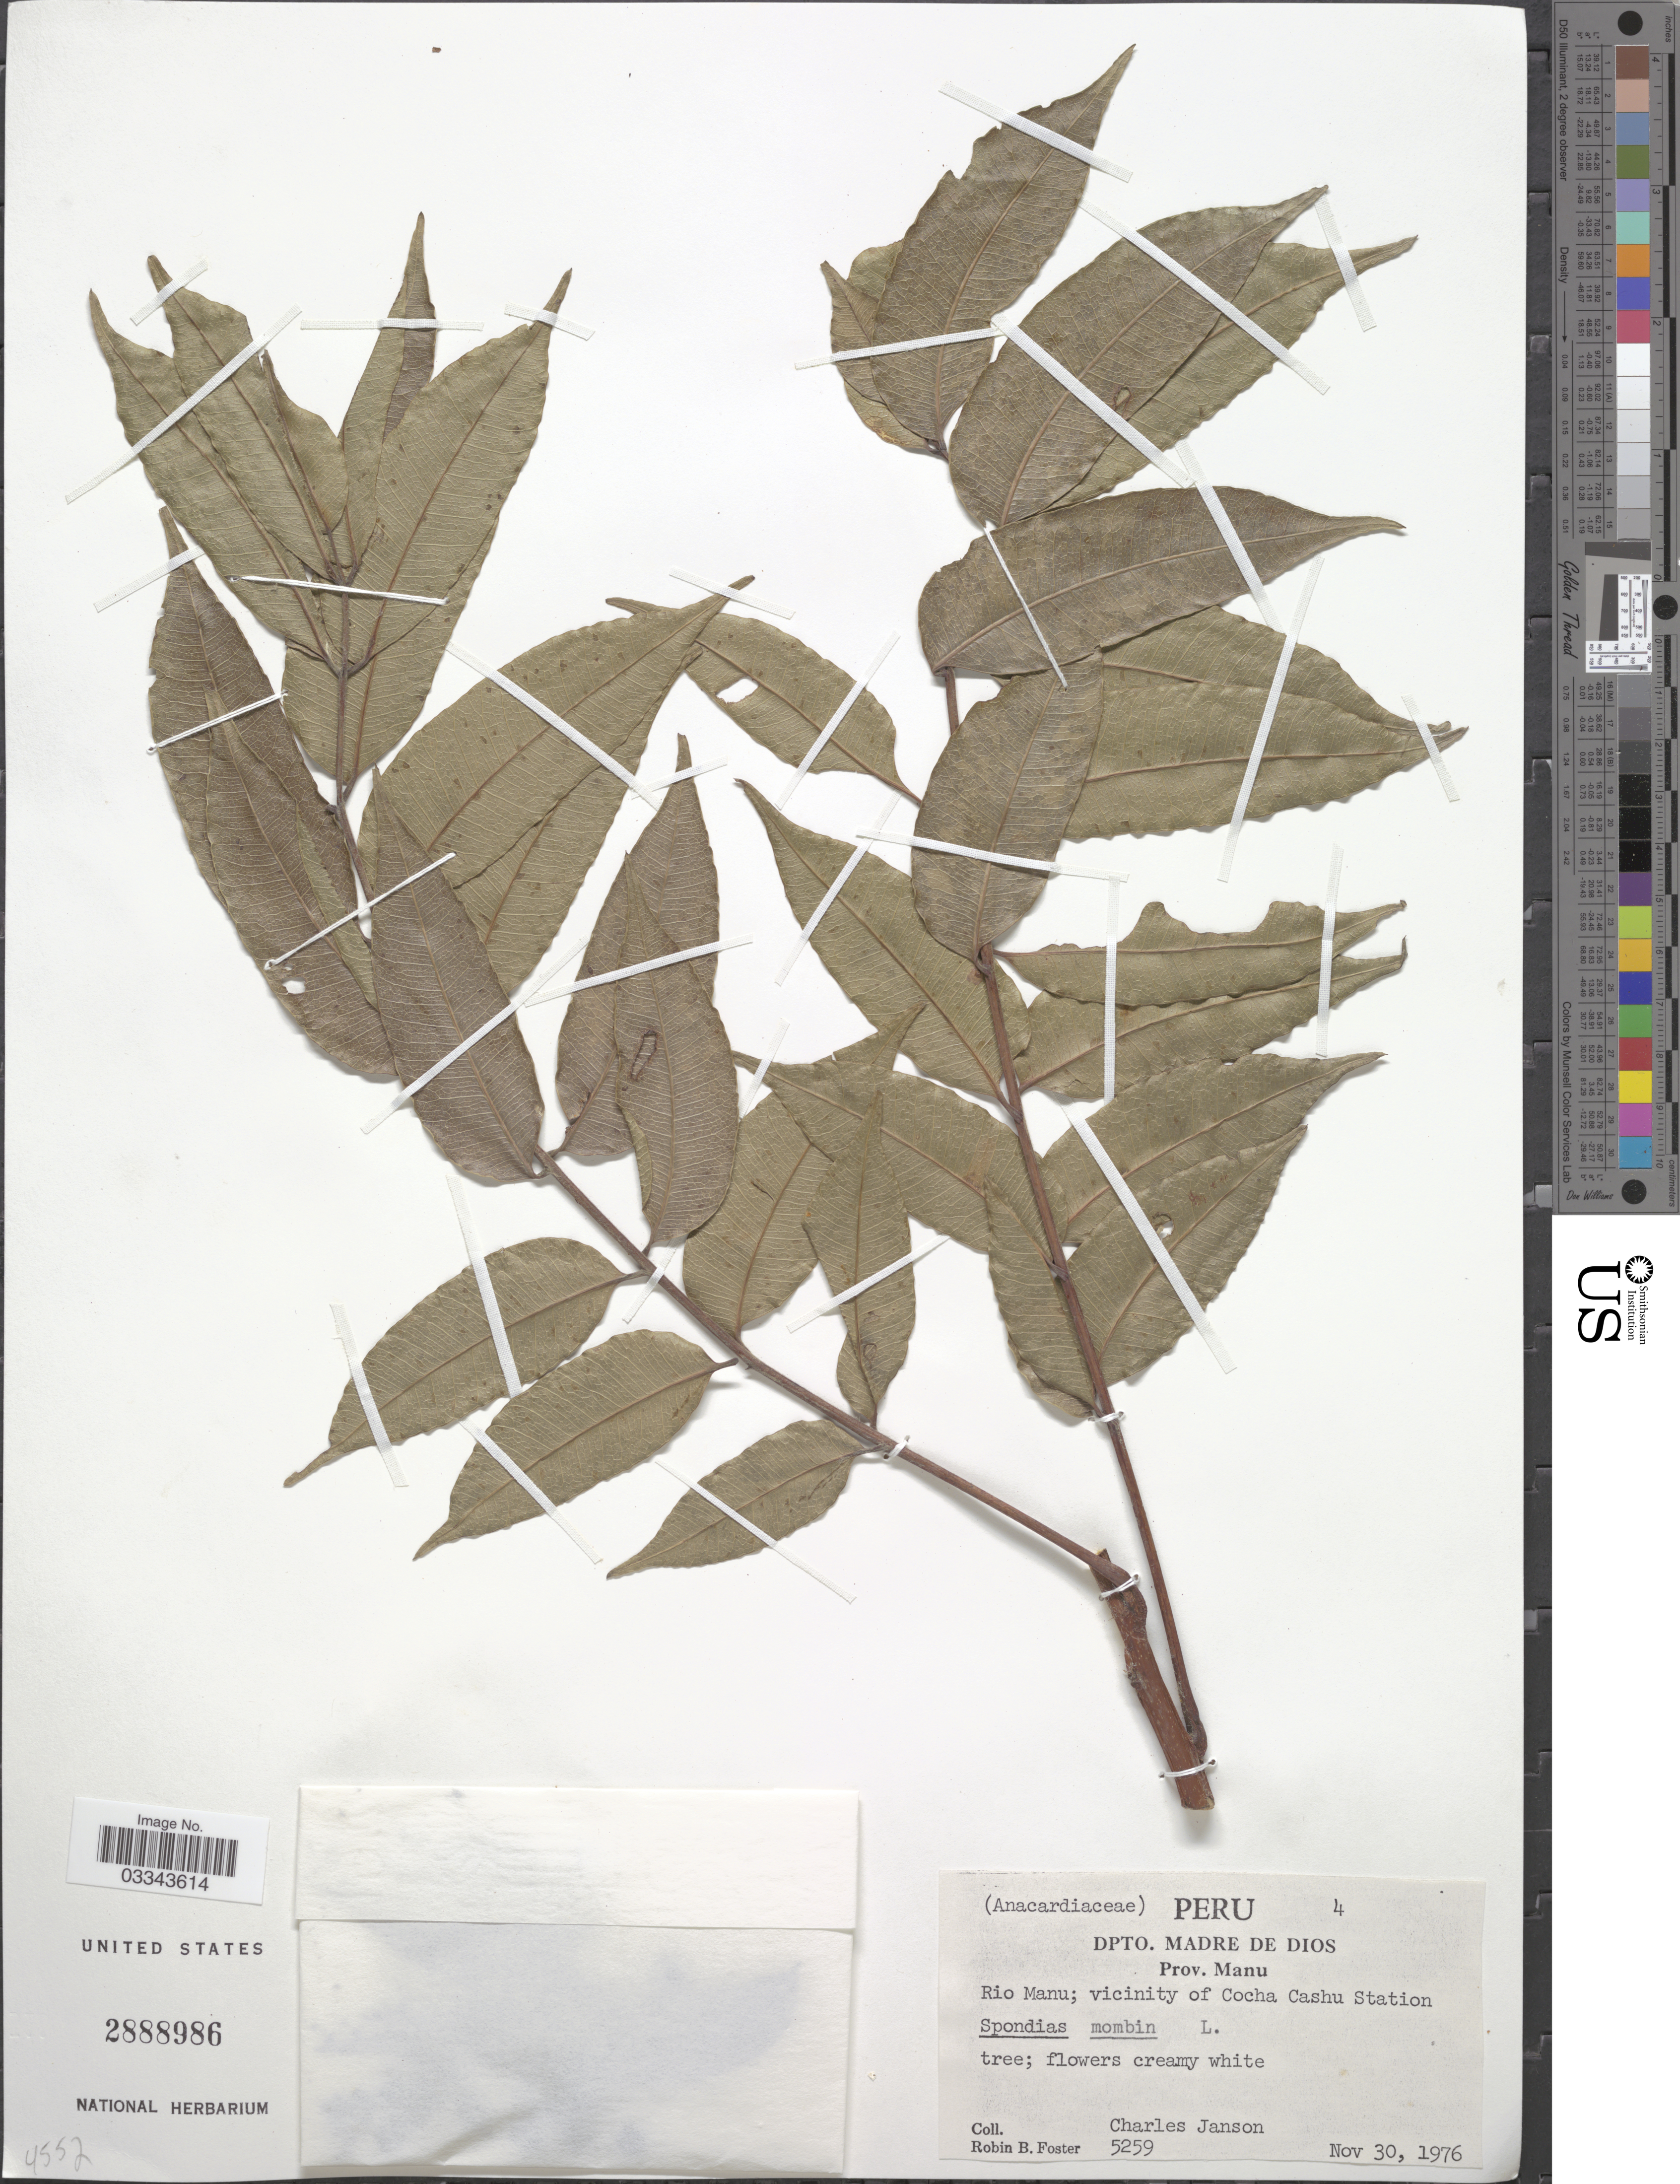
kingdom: Plantae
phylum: Tracheophyta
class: Magnoliopsida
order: Sapindales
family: Anacardiaceae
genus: Spondias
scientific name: Spondias mombin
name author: L.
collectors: R. B. Foster & C. Janson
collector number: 5259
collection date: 1976-11-30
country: Peru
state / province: Madre de Dios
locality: Dpto. Madre de Dios, Prov. Manu, Rio Manu; vicinity of Cocha Cashu Station.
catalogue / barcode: US 2888986